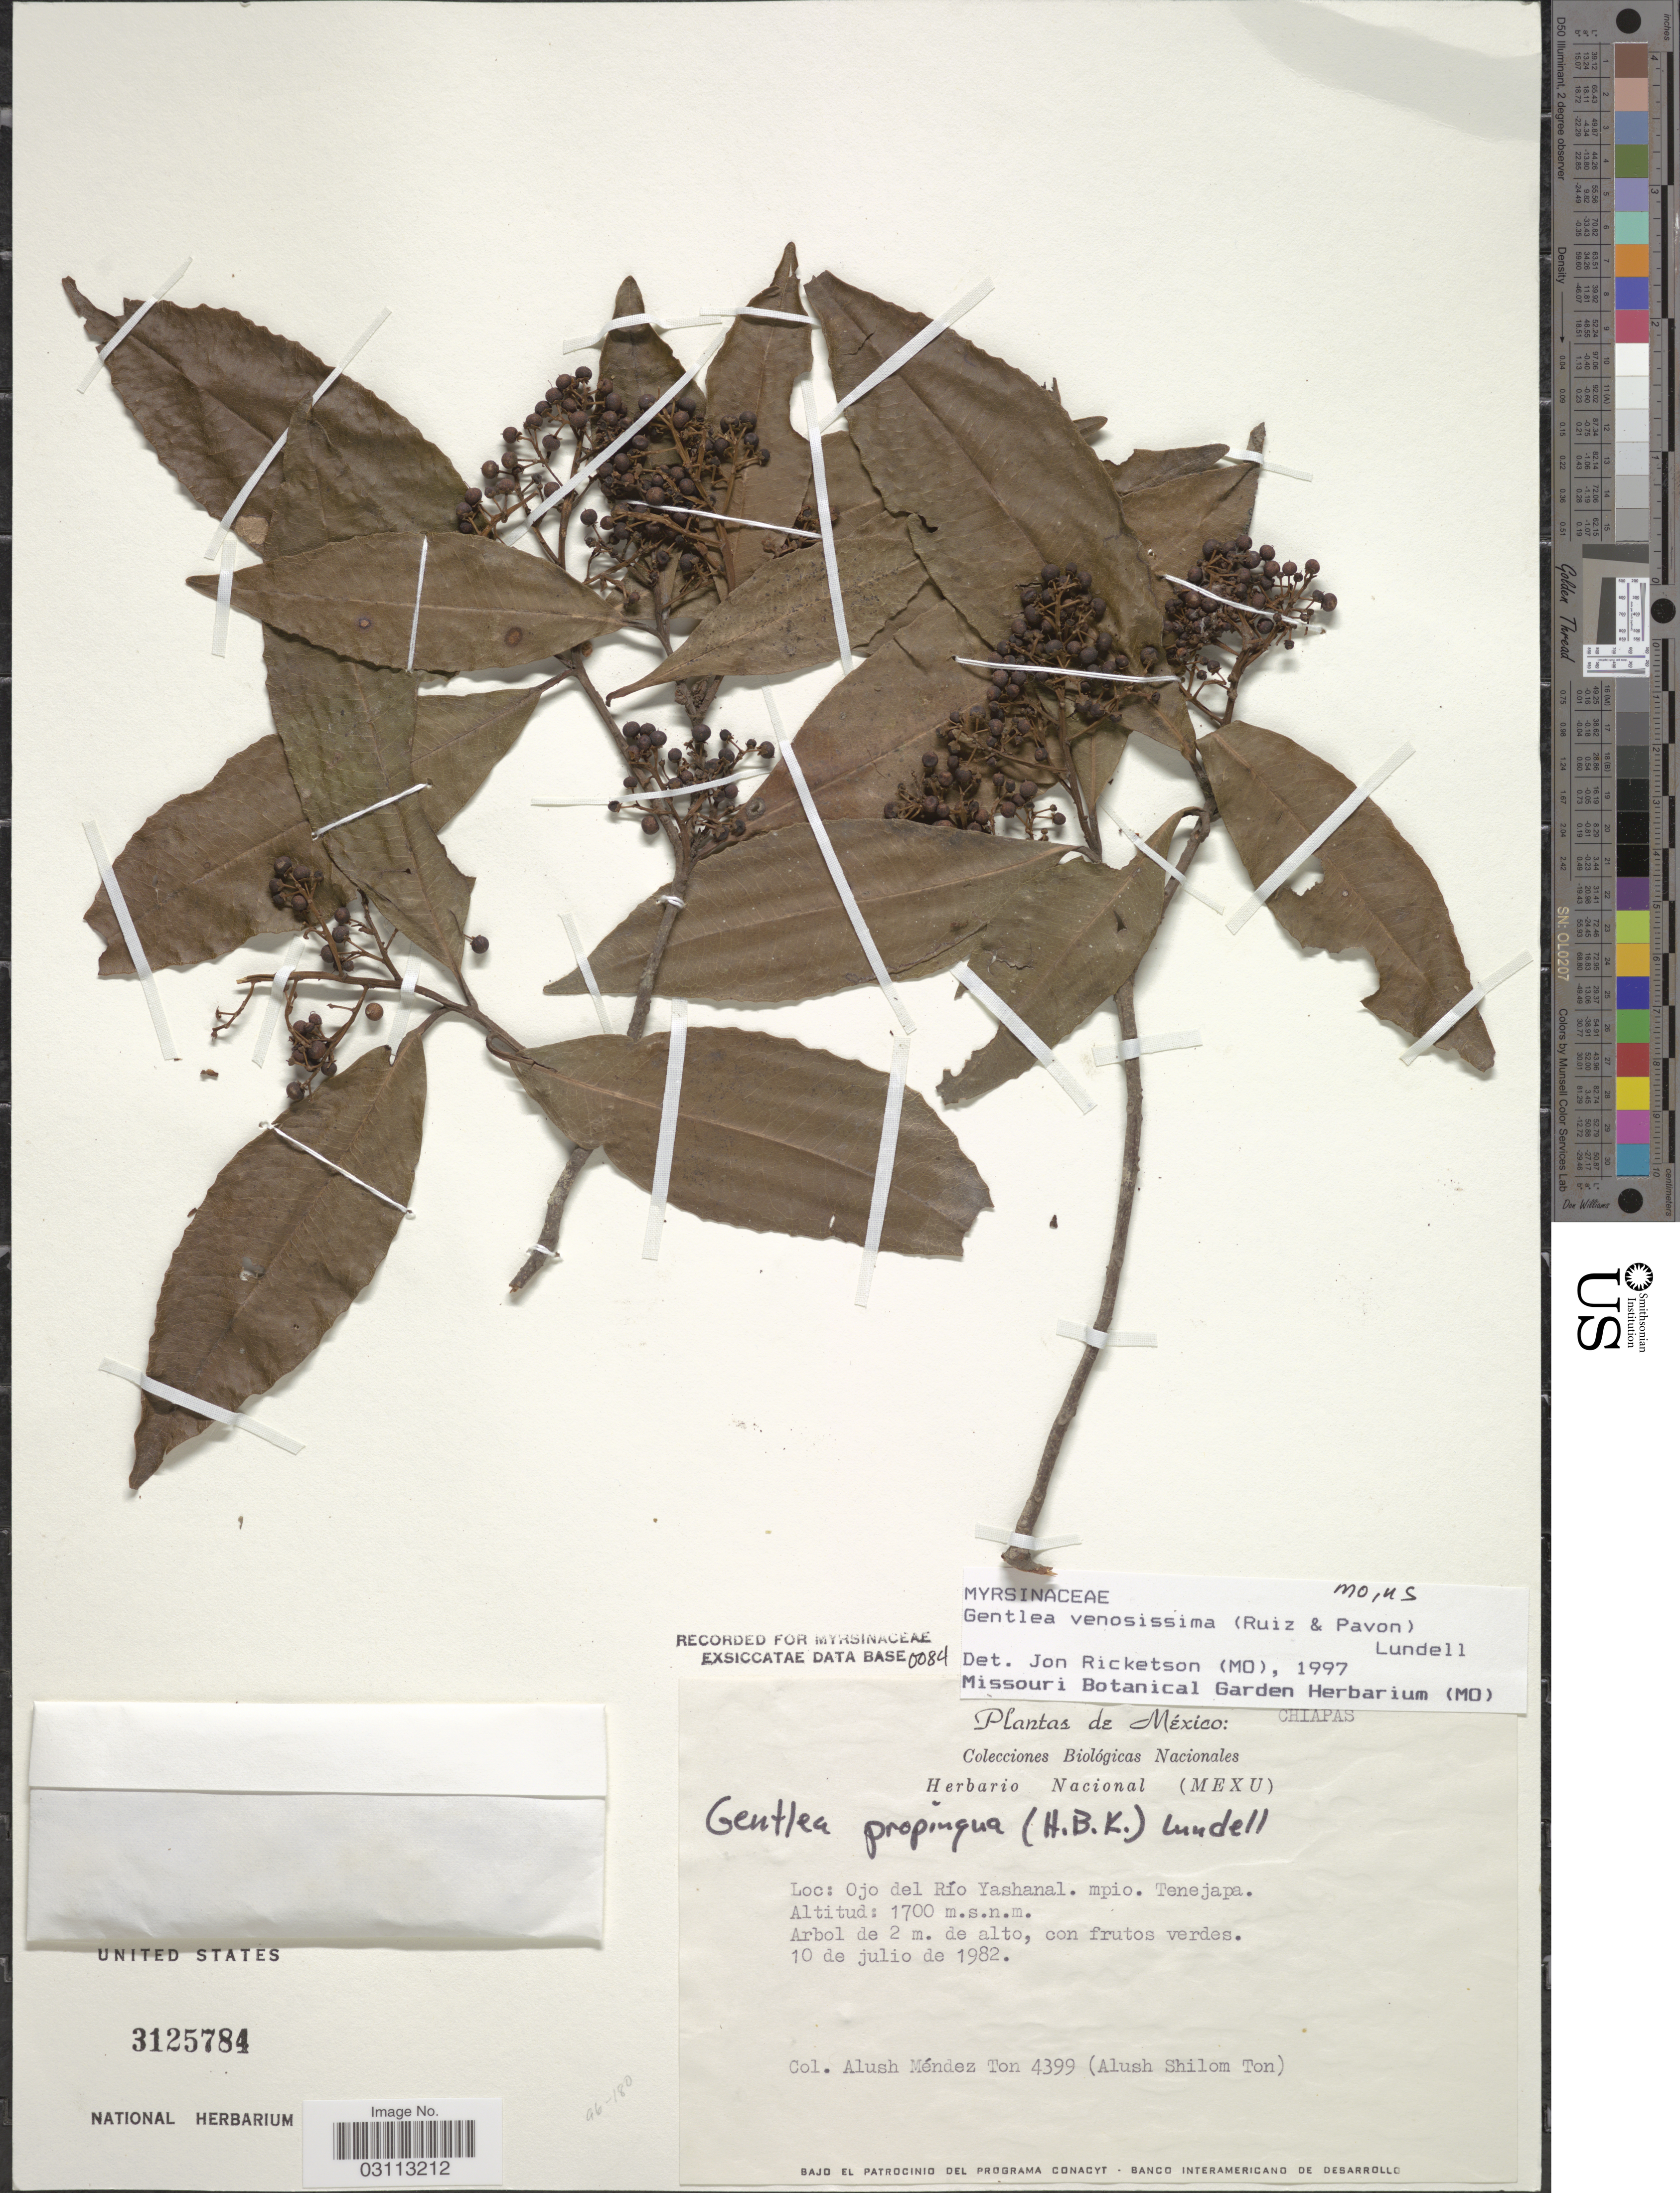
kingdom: Plantae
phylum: Tracheophyta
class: Magnoliopsida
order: Ericales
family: Primulaceae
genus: Gentlea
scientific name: Gentlea venosissima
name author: (Ruiz & Pav.) Lundell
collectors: A. S. Ton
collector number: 4399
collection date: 1982-07-10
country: Mexico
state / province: Chiapas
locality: Ojo del Río Yashanal. mpio. Tenejapa.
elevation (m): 1700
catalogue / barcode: US 3125784